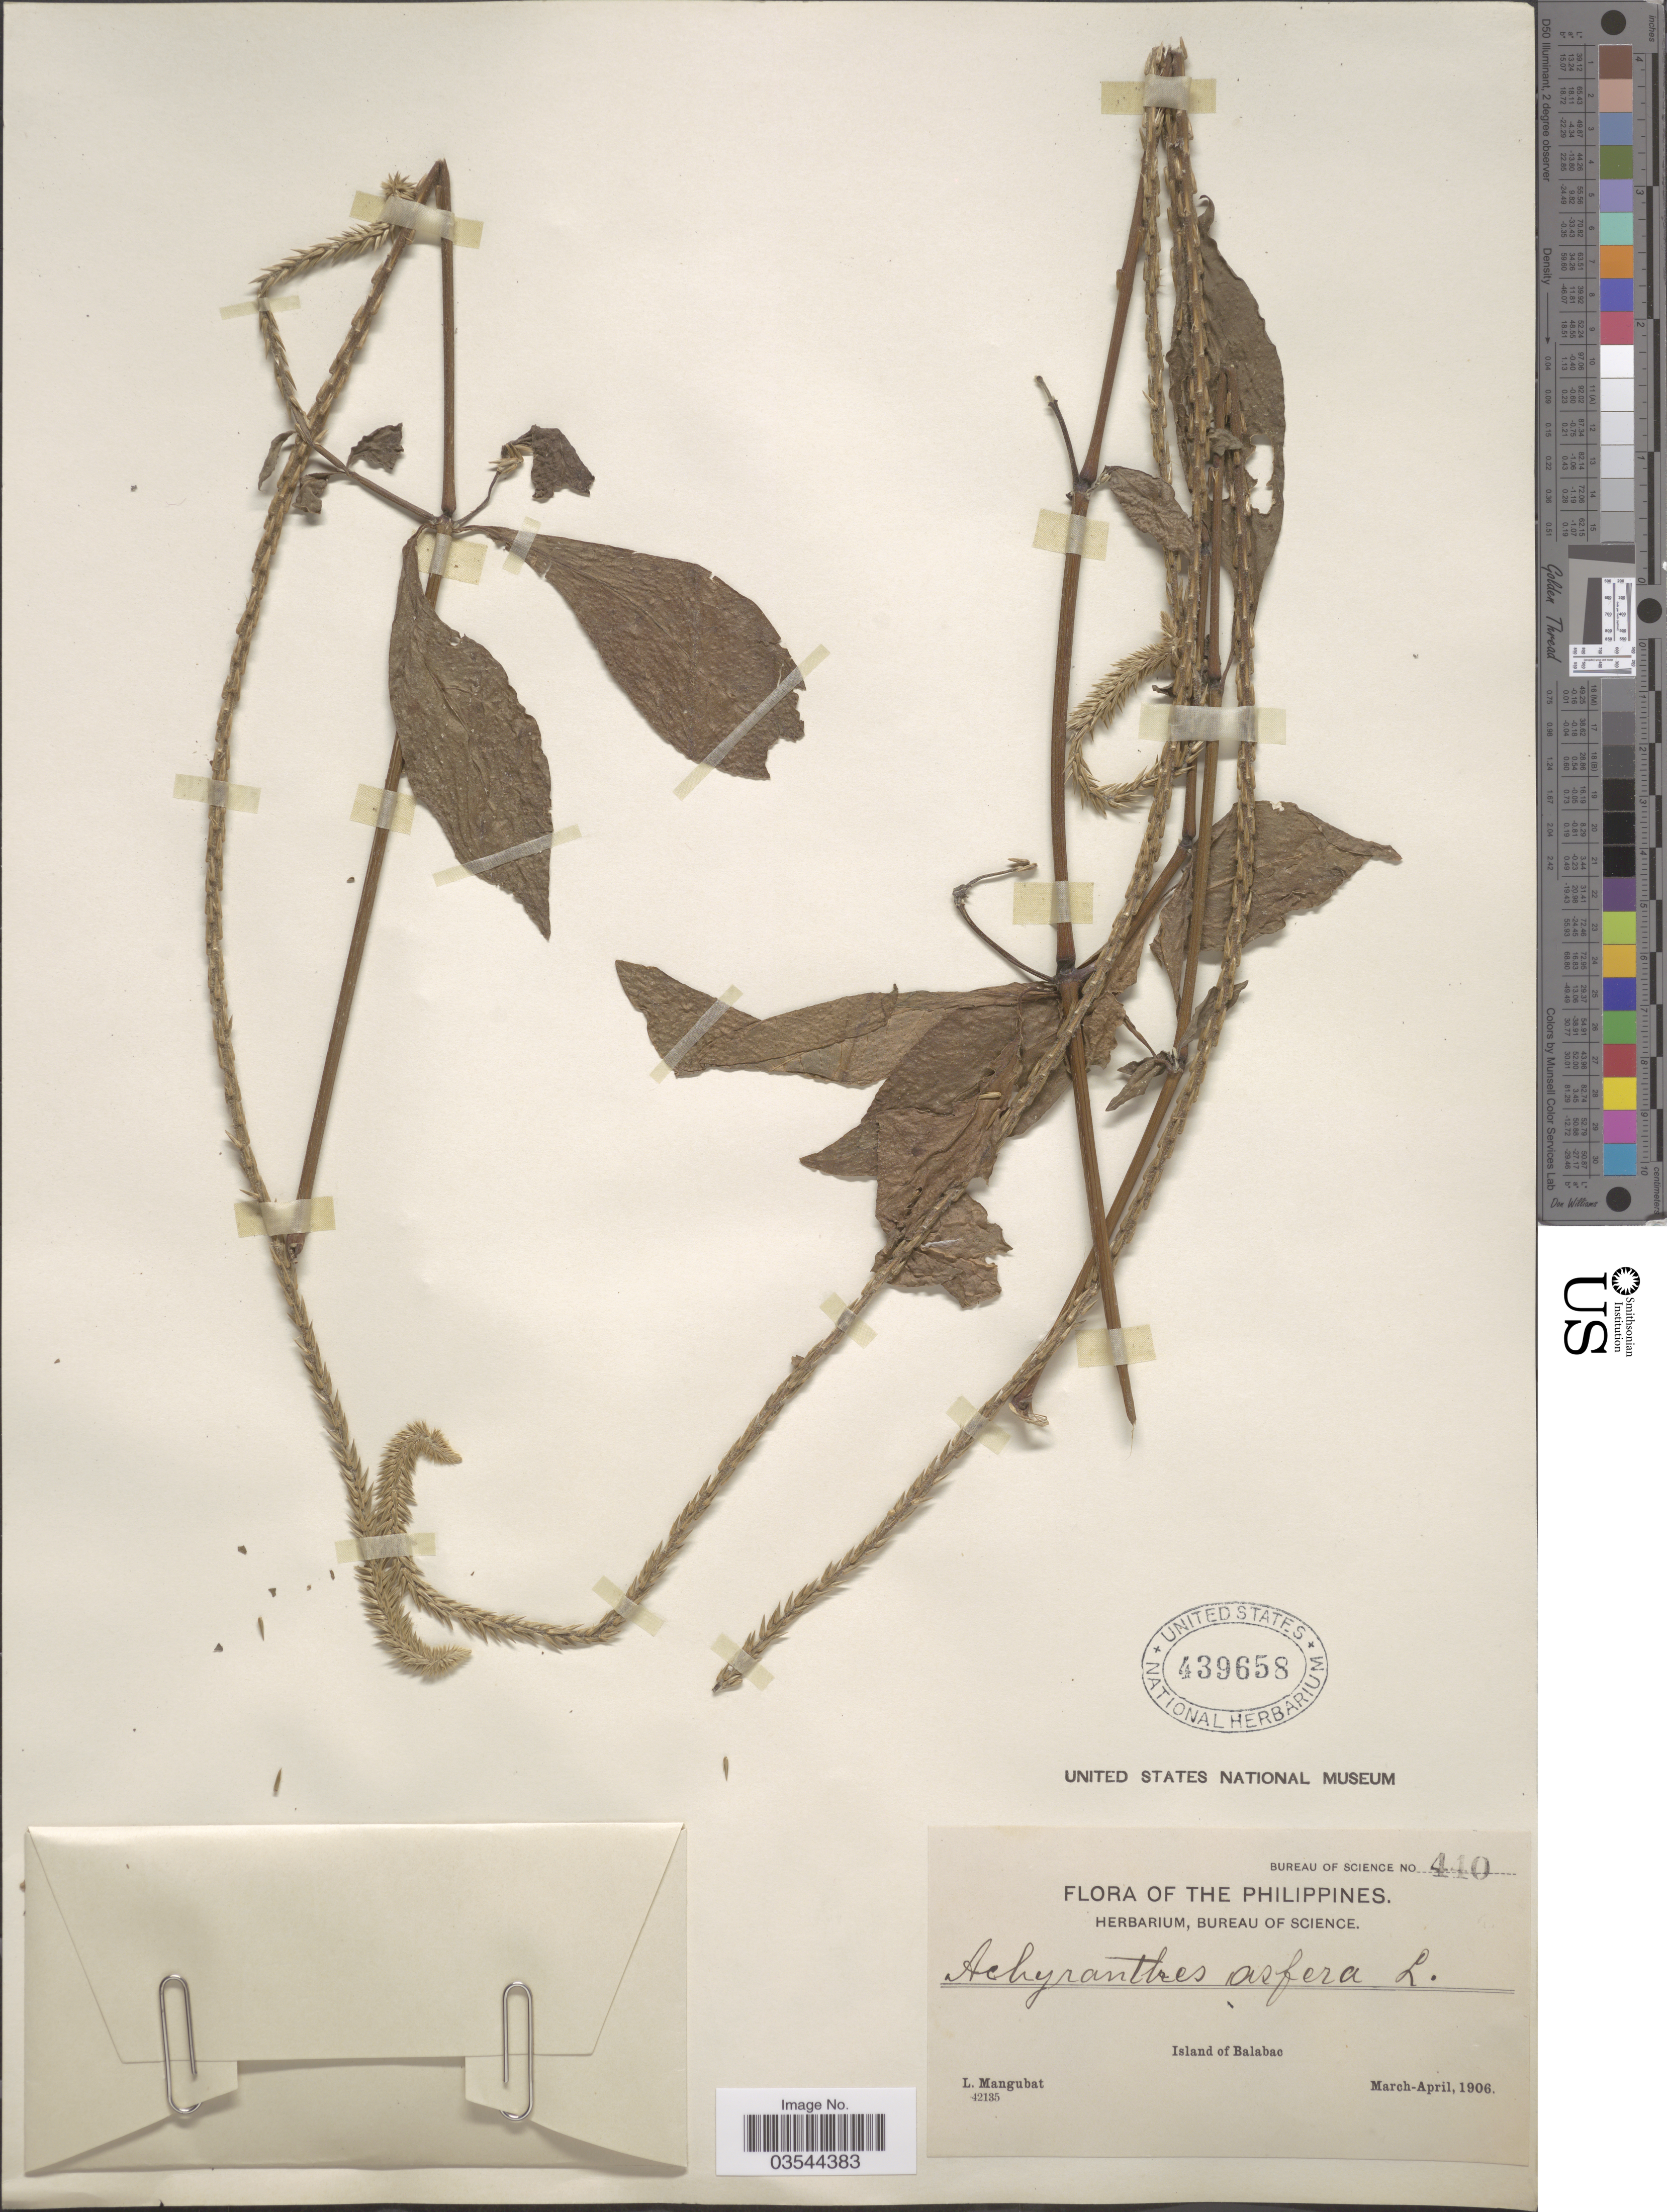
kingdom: Plantae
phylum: Tracheophyta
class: Magnoliopsida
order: Caryophyllales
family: Amaranthaceae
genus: Achyranthes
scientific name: Achyranthes aspera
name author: L.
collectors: L. Mangubat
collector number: Bureau of Science 440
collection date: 1906-03/1906-04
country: Philippines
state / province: Mimaropa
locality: Island of Balabac.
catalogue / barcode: US 439658